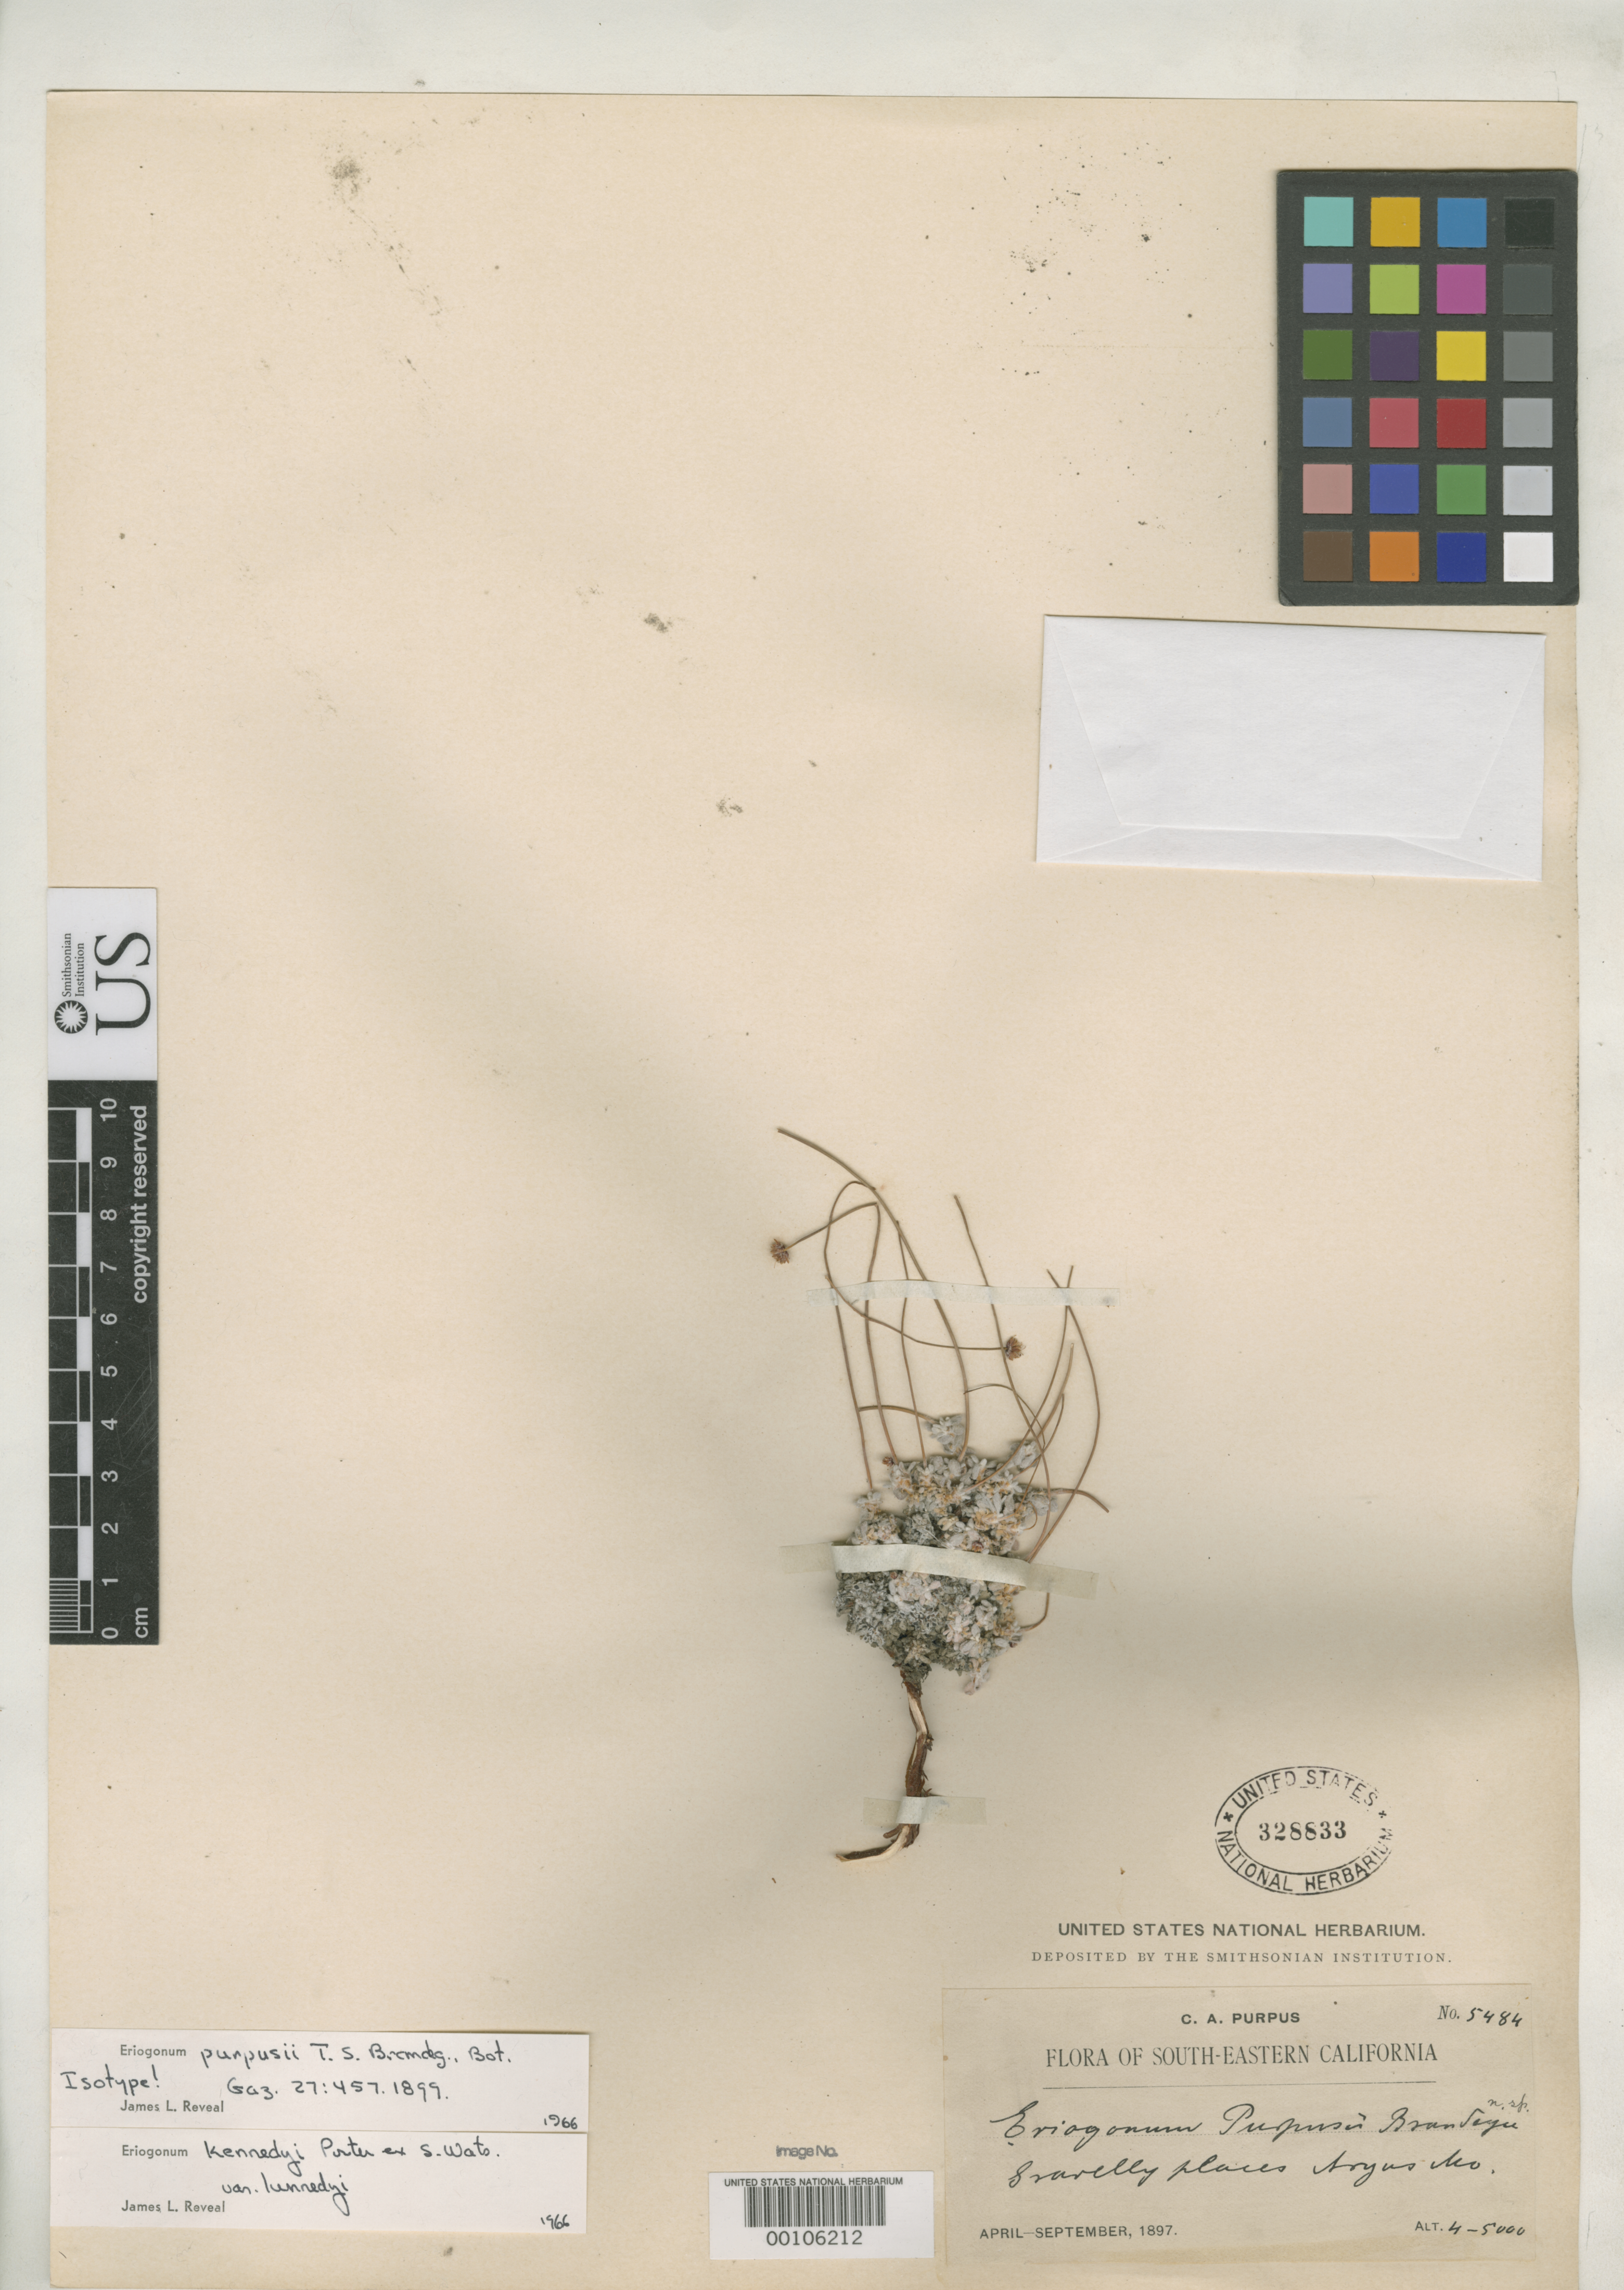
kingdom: Plantae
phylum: Tracheophyta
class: Magnoliopsida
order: Caryophyllales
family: Polygonaceae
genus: Eriogonum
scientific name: Eriogonum purpusi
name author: Brandegee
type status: Isotype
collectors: C. A. Purpus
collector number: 5484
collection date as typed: Jun 1897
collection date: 1897-06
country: United States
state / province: California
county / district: Inyo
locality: Argus Mts.; alt. 5000 ft.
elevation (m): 1524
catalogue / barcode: US 328833